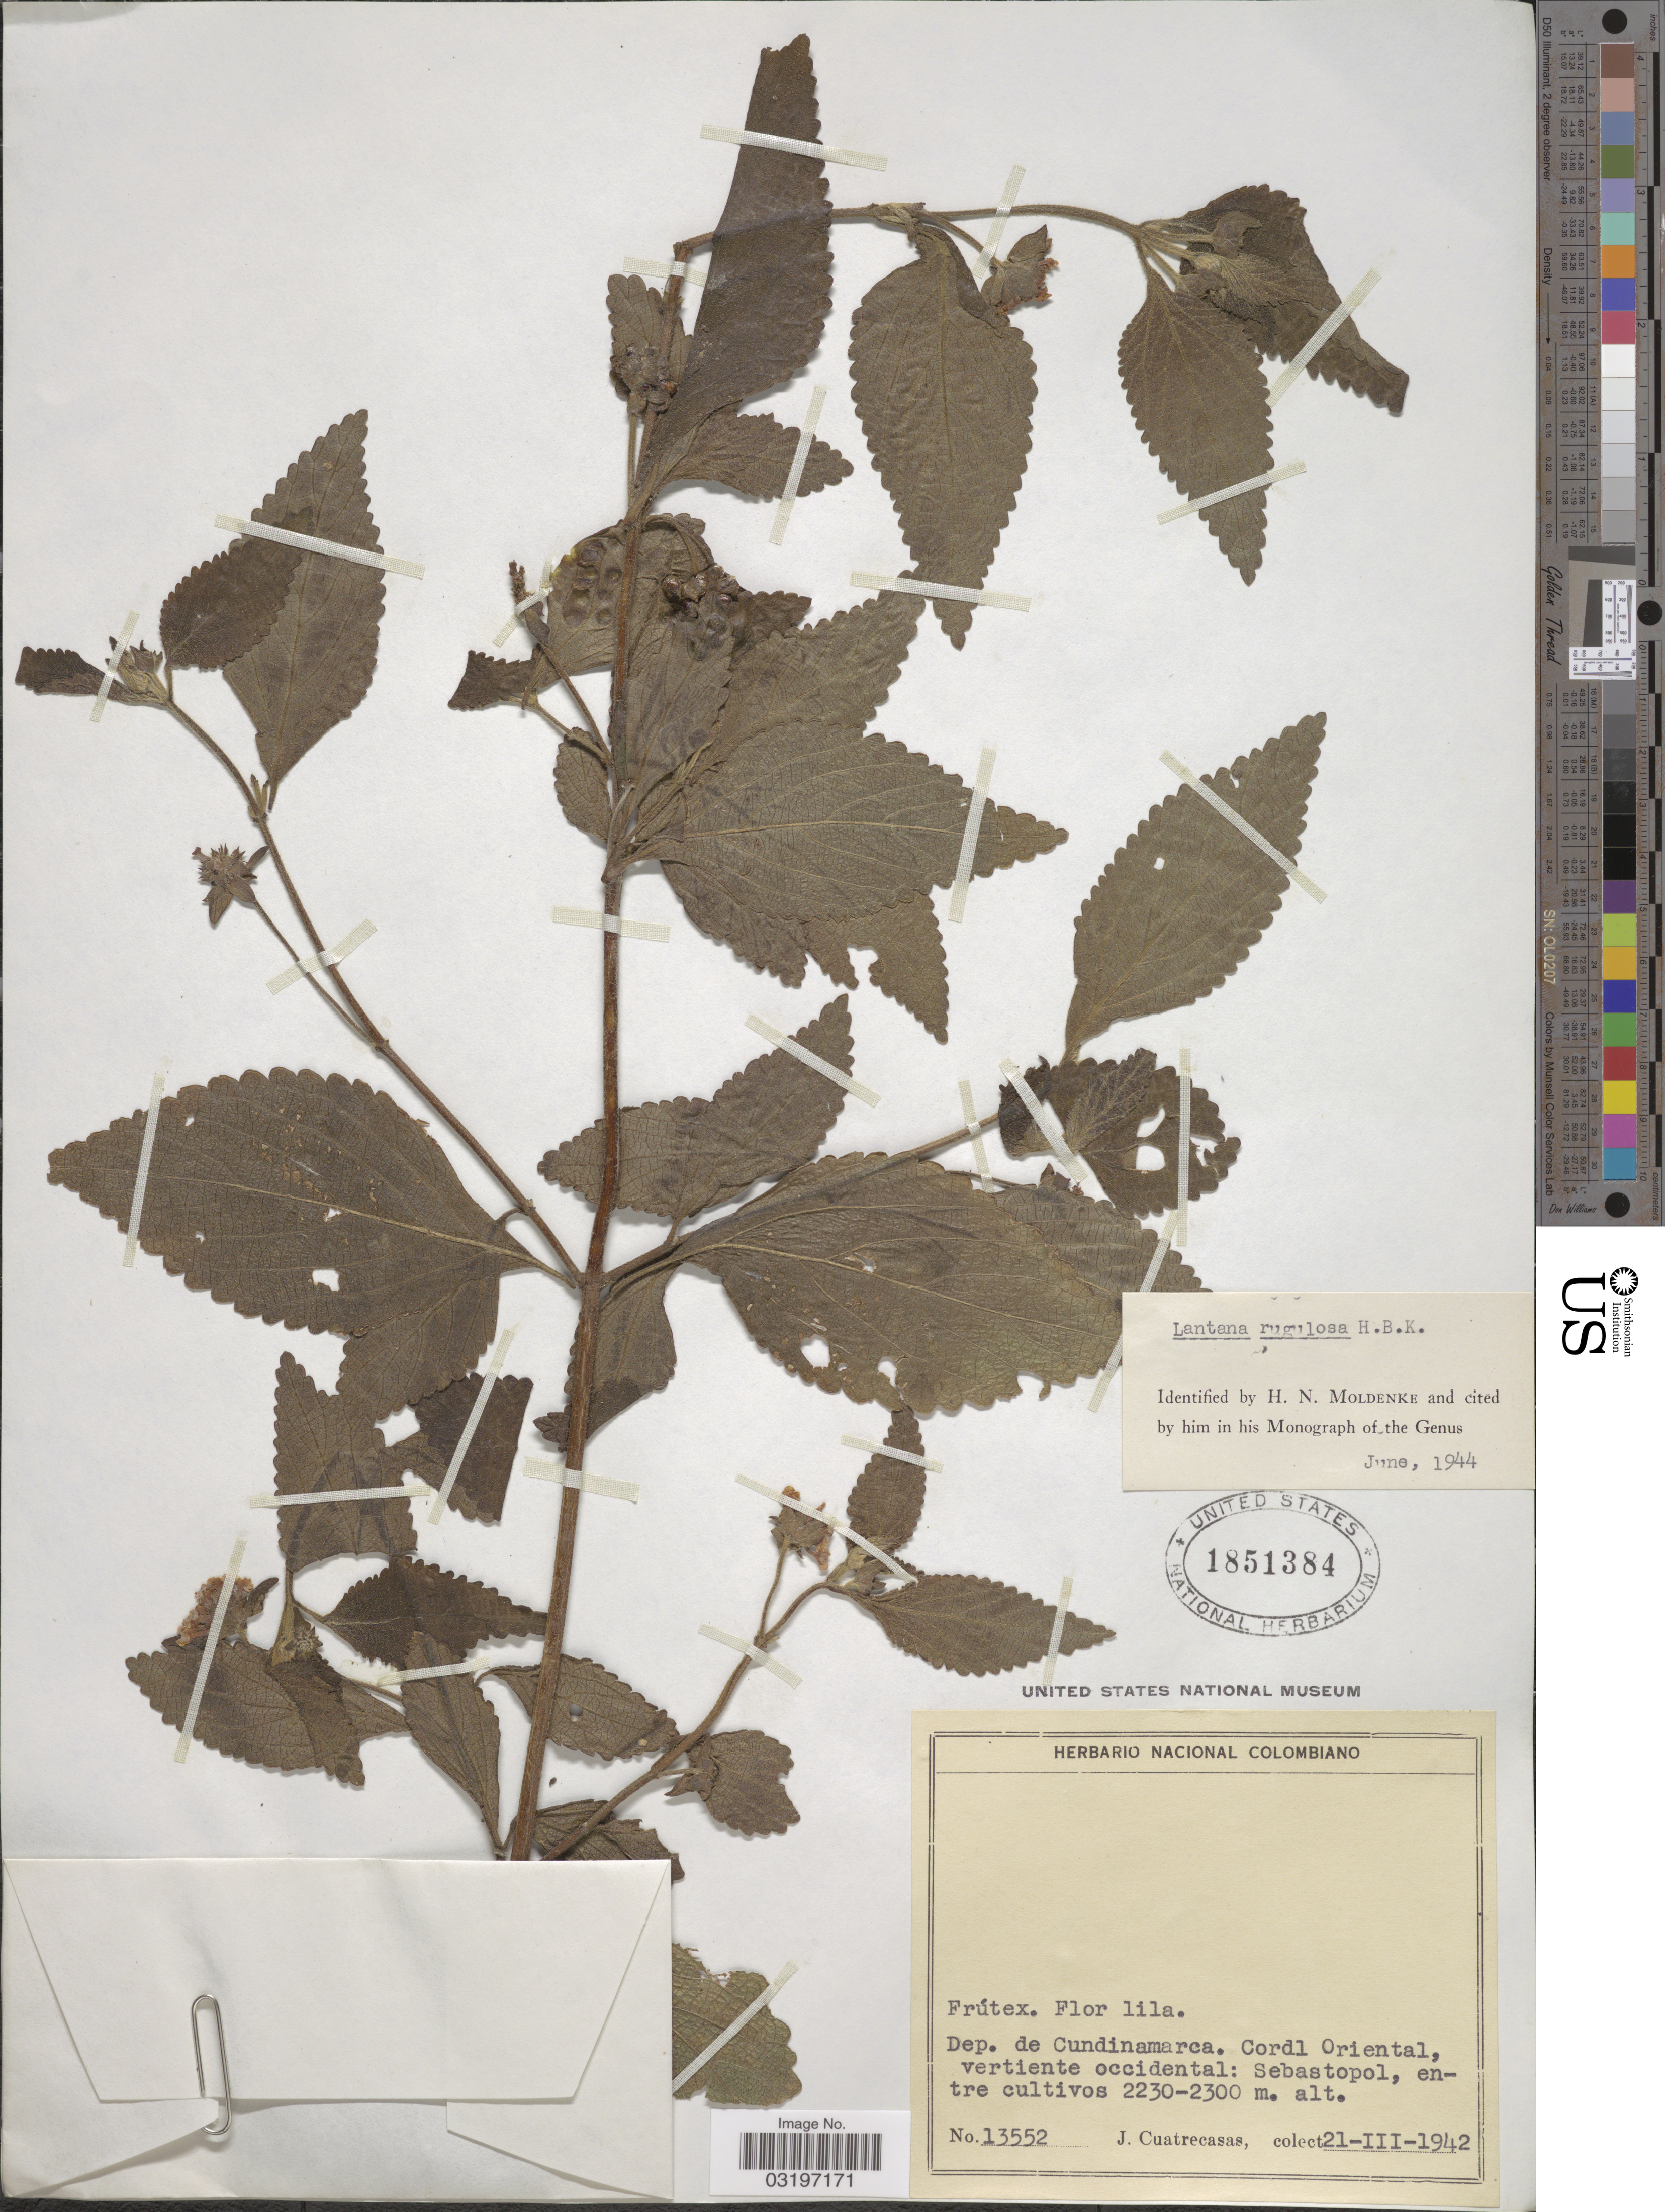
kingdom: Plantae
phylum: Tracheophyta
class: Magnoliopsida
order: Lamiales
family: Verbenaceae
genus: Lantana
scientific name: Lantana rugulosa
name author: Kunth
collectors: J. Cuatrecasas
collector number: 13552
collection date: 1942-03-21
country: Colombia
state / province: Cundinamarca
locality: Dep. de Cundinamarca. Cordl Oriental, vertiente occidental: Sebastopol.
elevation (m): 2230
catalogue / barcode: US 1851384